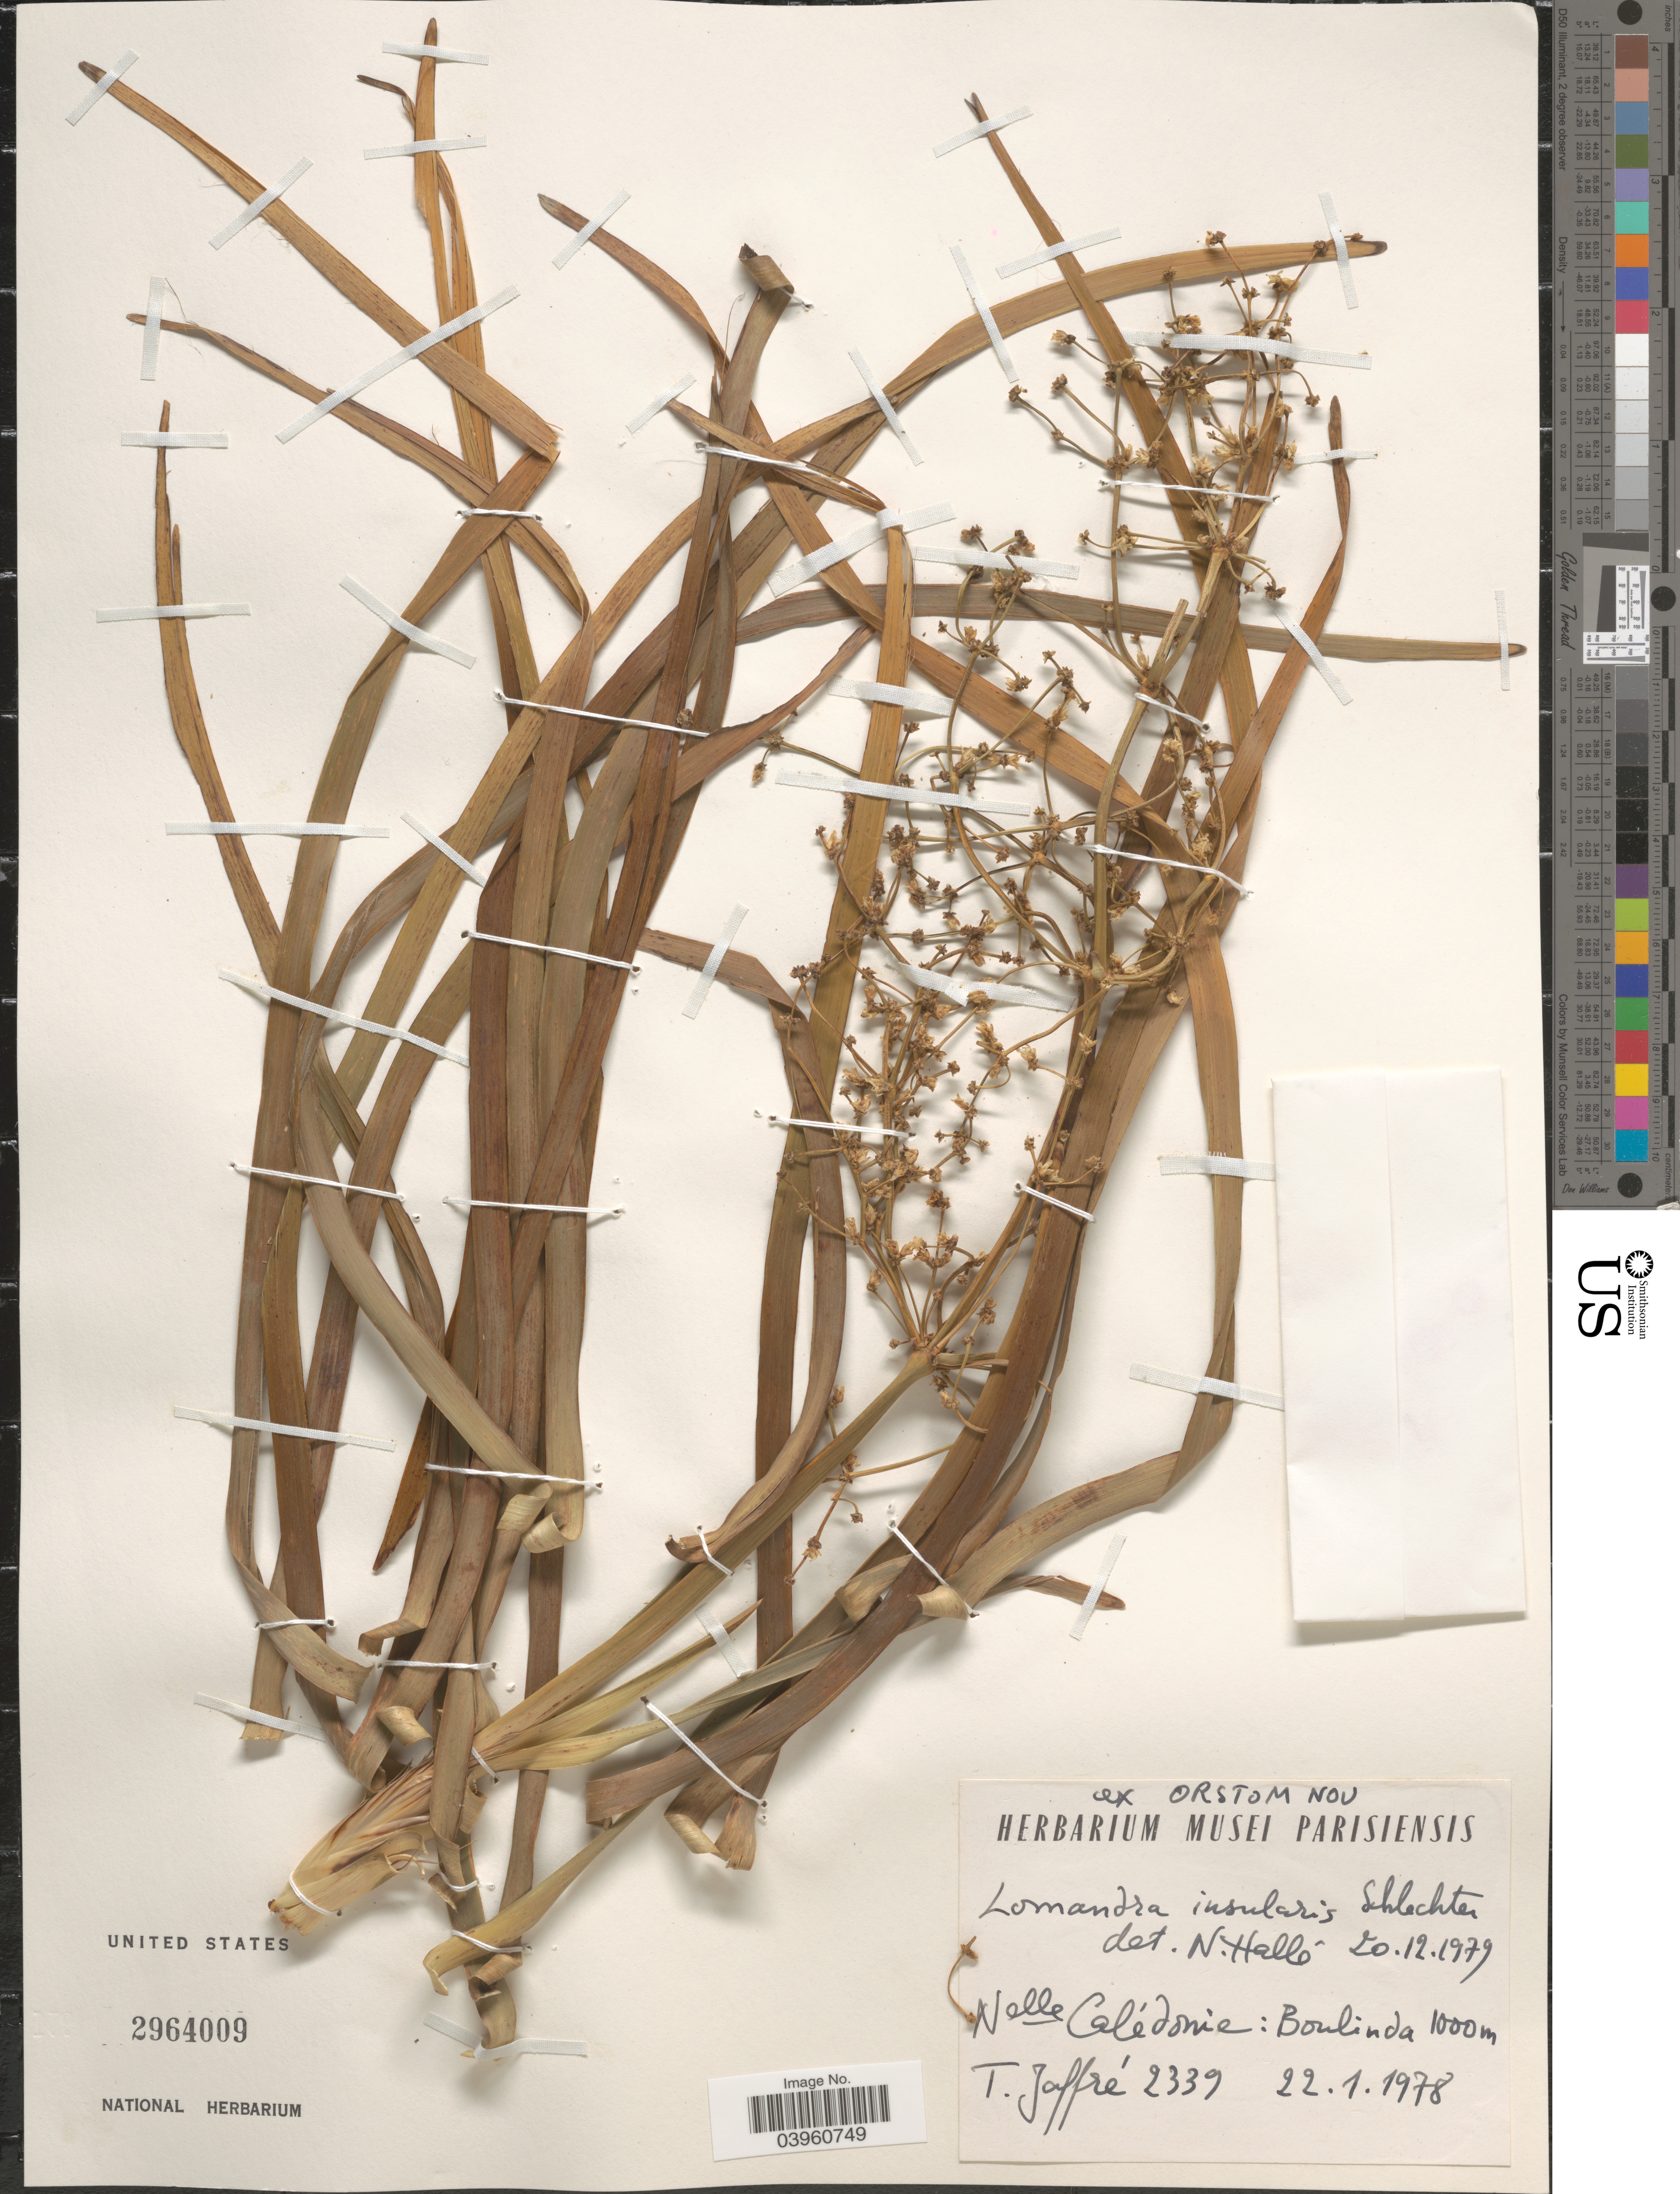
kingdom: Plantae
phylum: Tracheophyta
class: Liliopsida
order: Asparagales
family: Asparagaceae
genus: Lomandra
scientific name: Lomandra insularis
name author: Schltr.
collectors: T. Jaffre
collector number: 2339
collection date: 1978-01-22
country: New Caledonia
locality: Nell Calédonie: Boulinda.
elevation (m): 1000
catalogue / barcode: US 2964009